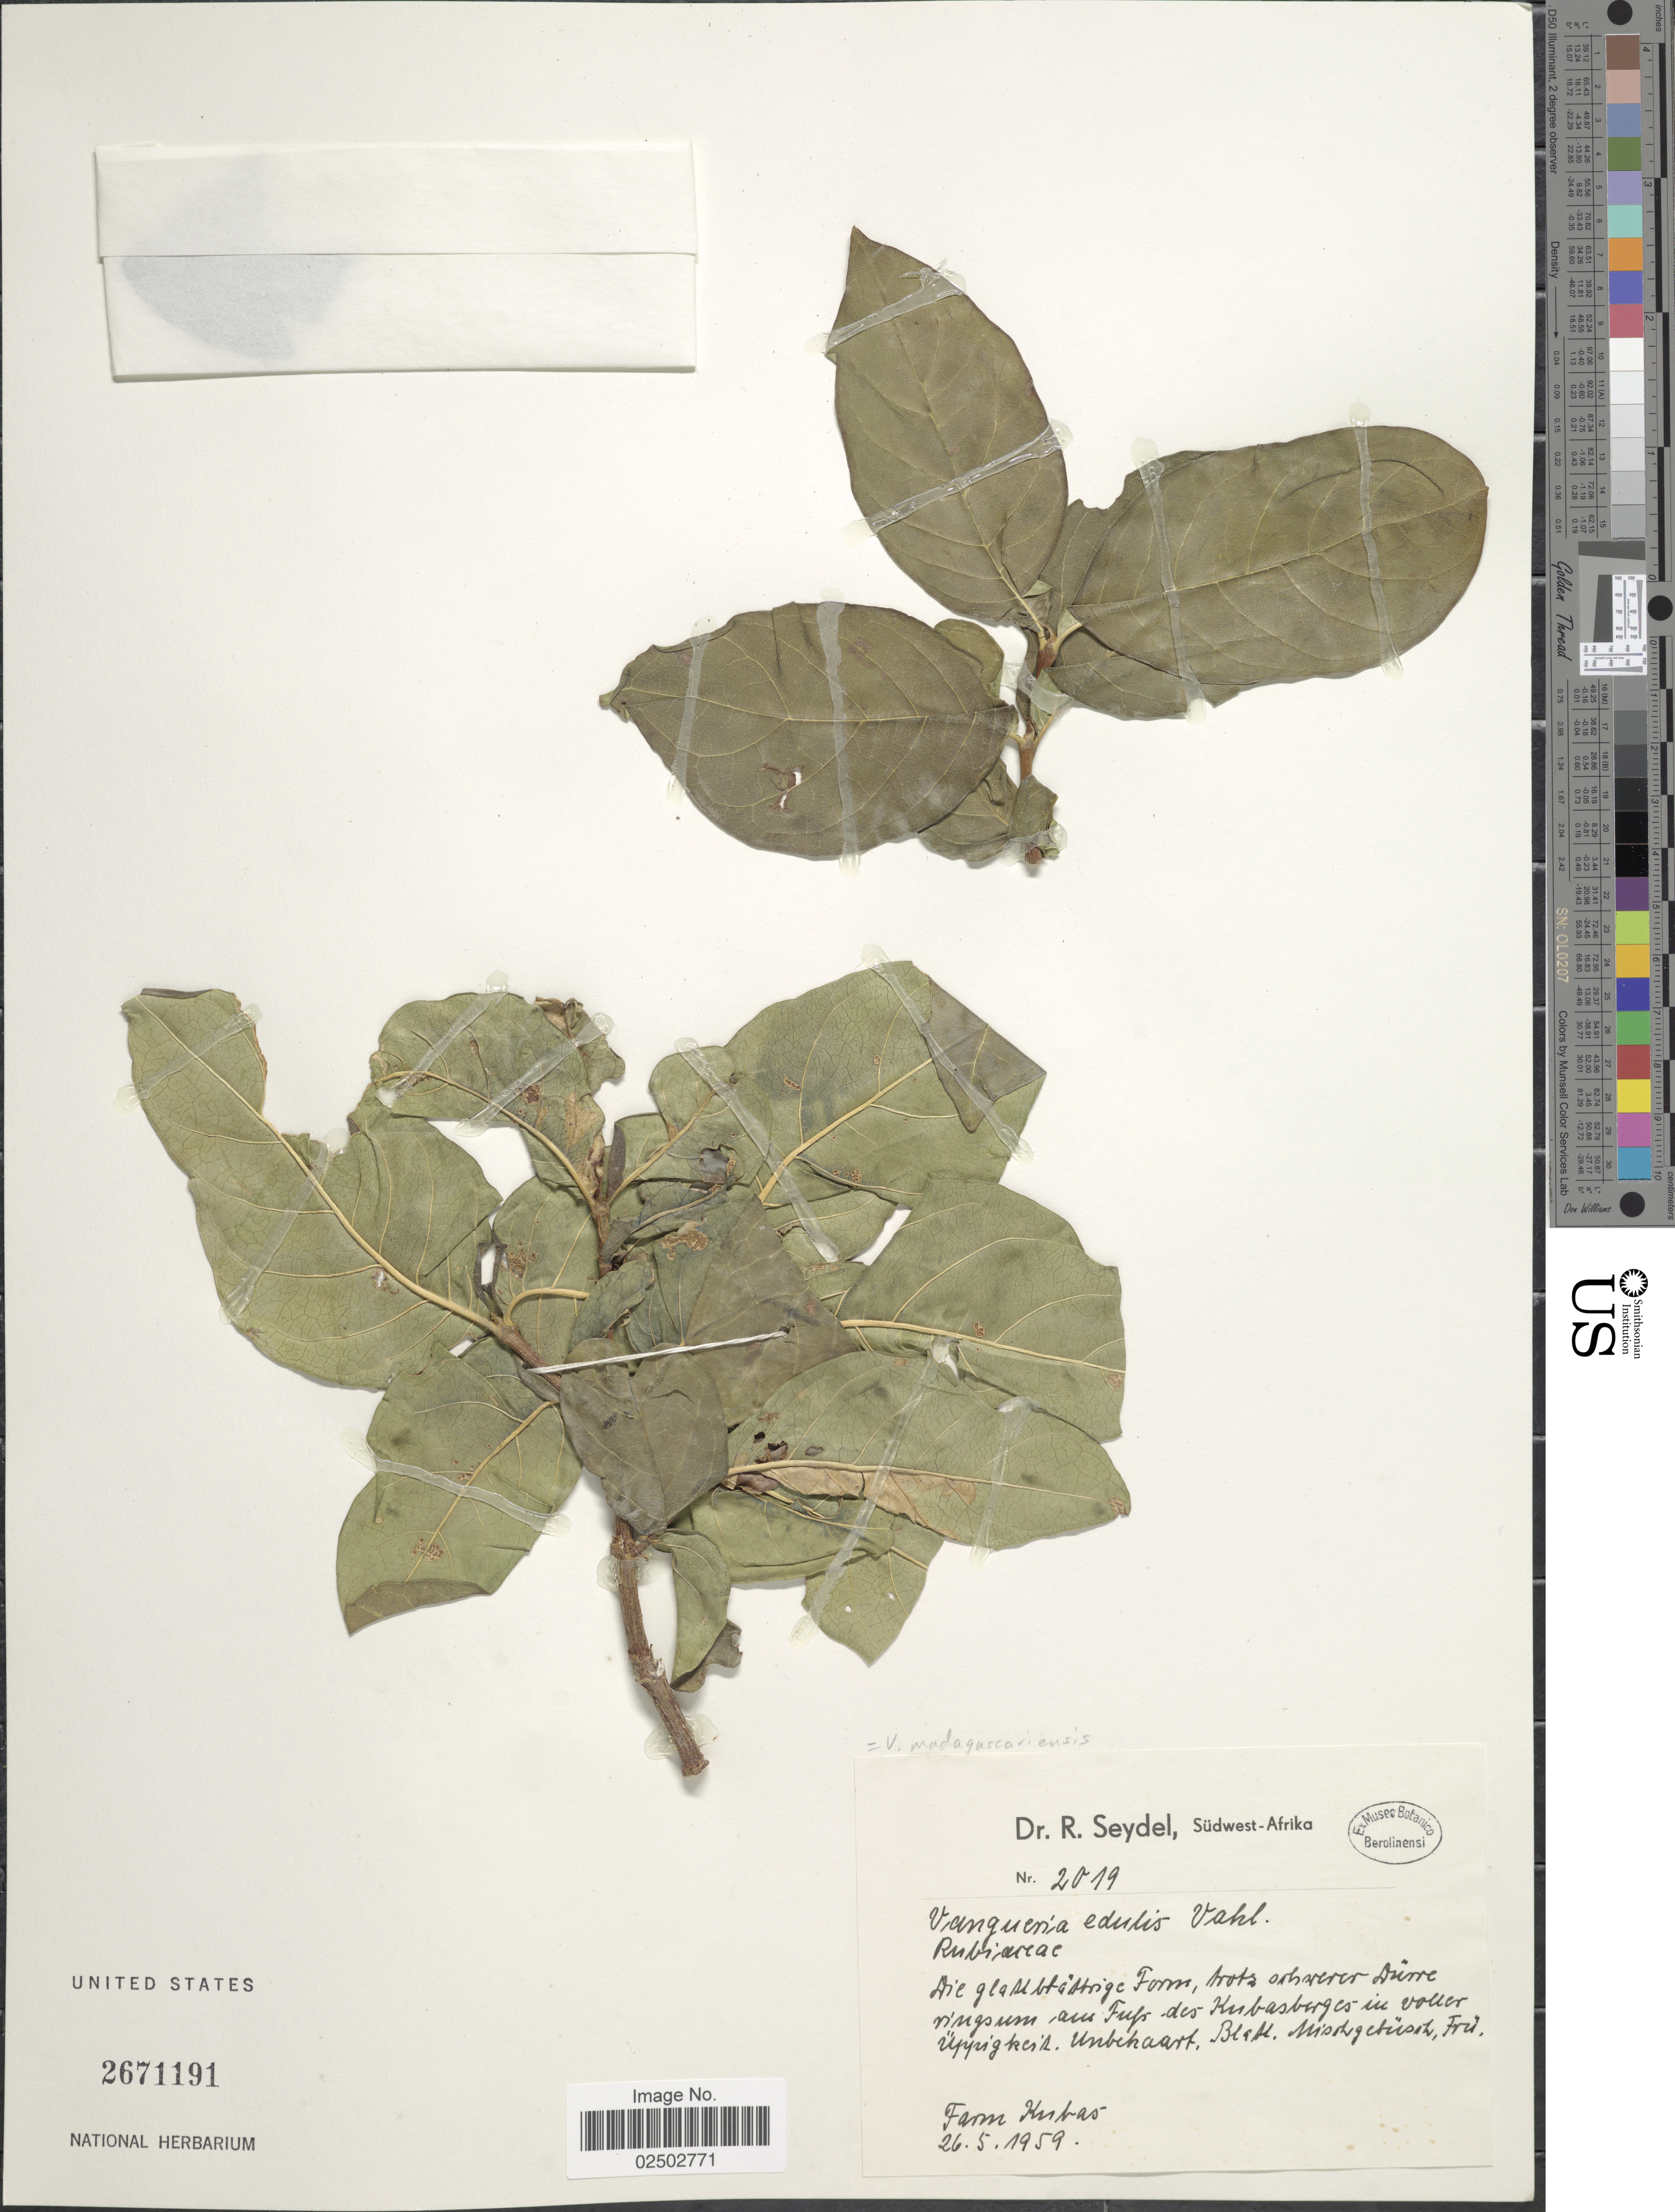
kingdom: Plantae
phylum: Tracheophyta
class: Magnoliopsida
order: Gentianales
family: Rubiaceae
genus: Vangueria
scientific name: Vangueria madagascariensis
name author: J.F. Gmel.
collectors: R. Seydel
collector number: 2019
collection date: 1959-05-26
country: Namibia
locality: Farm Kubas, Sudwest-Afrika [Southwest Africa]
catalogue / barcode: US 2671191